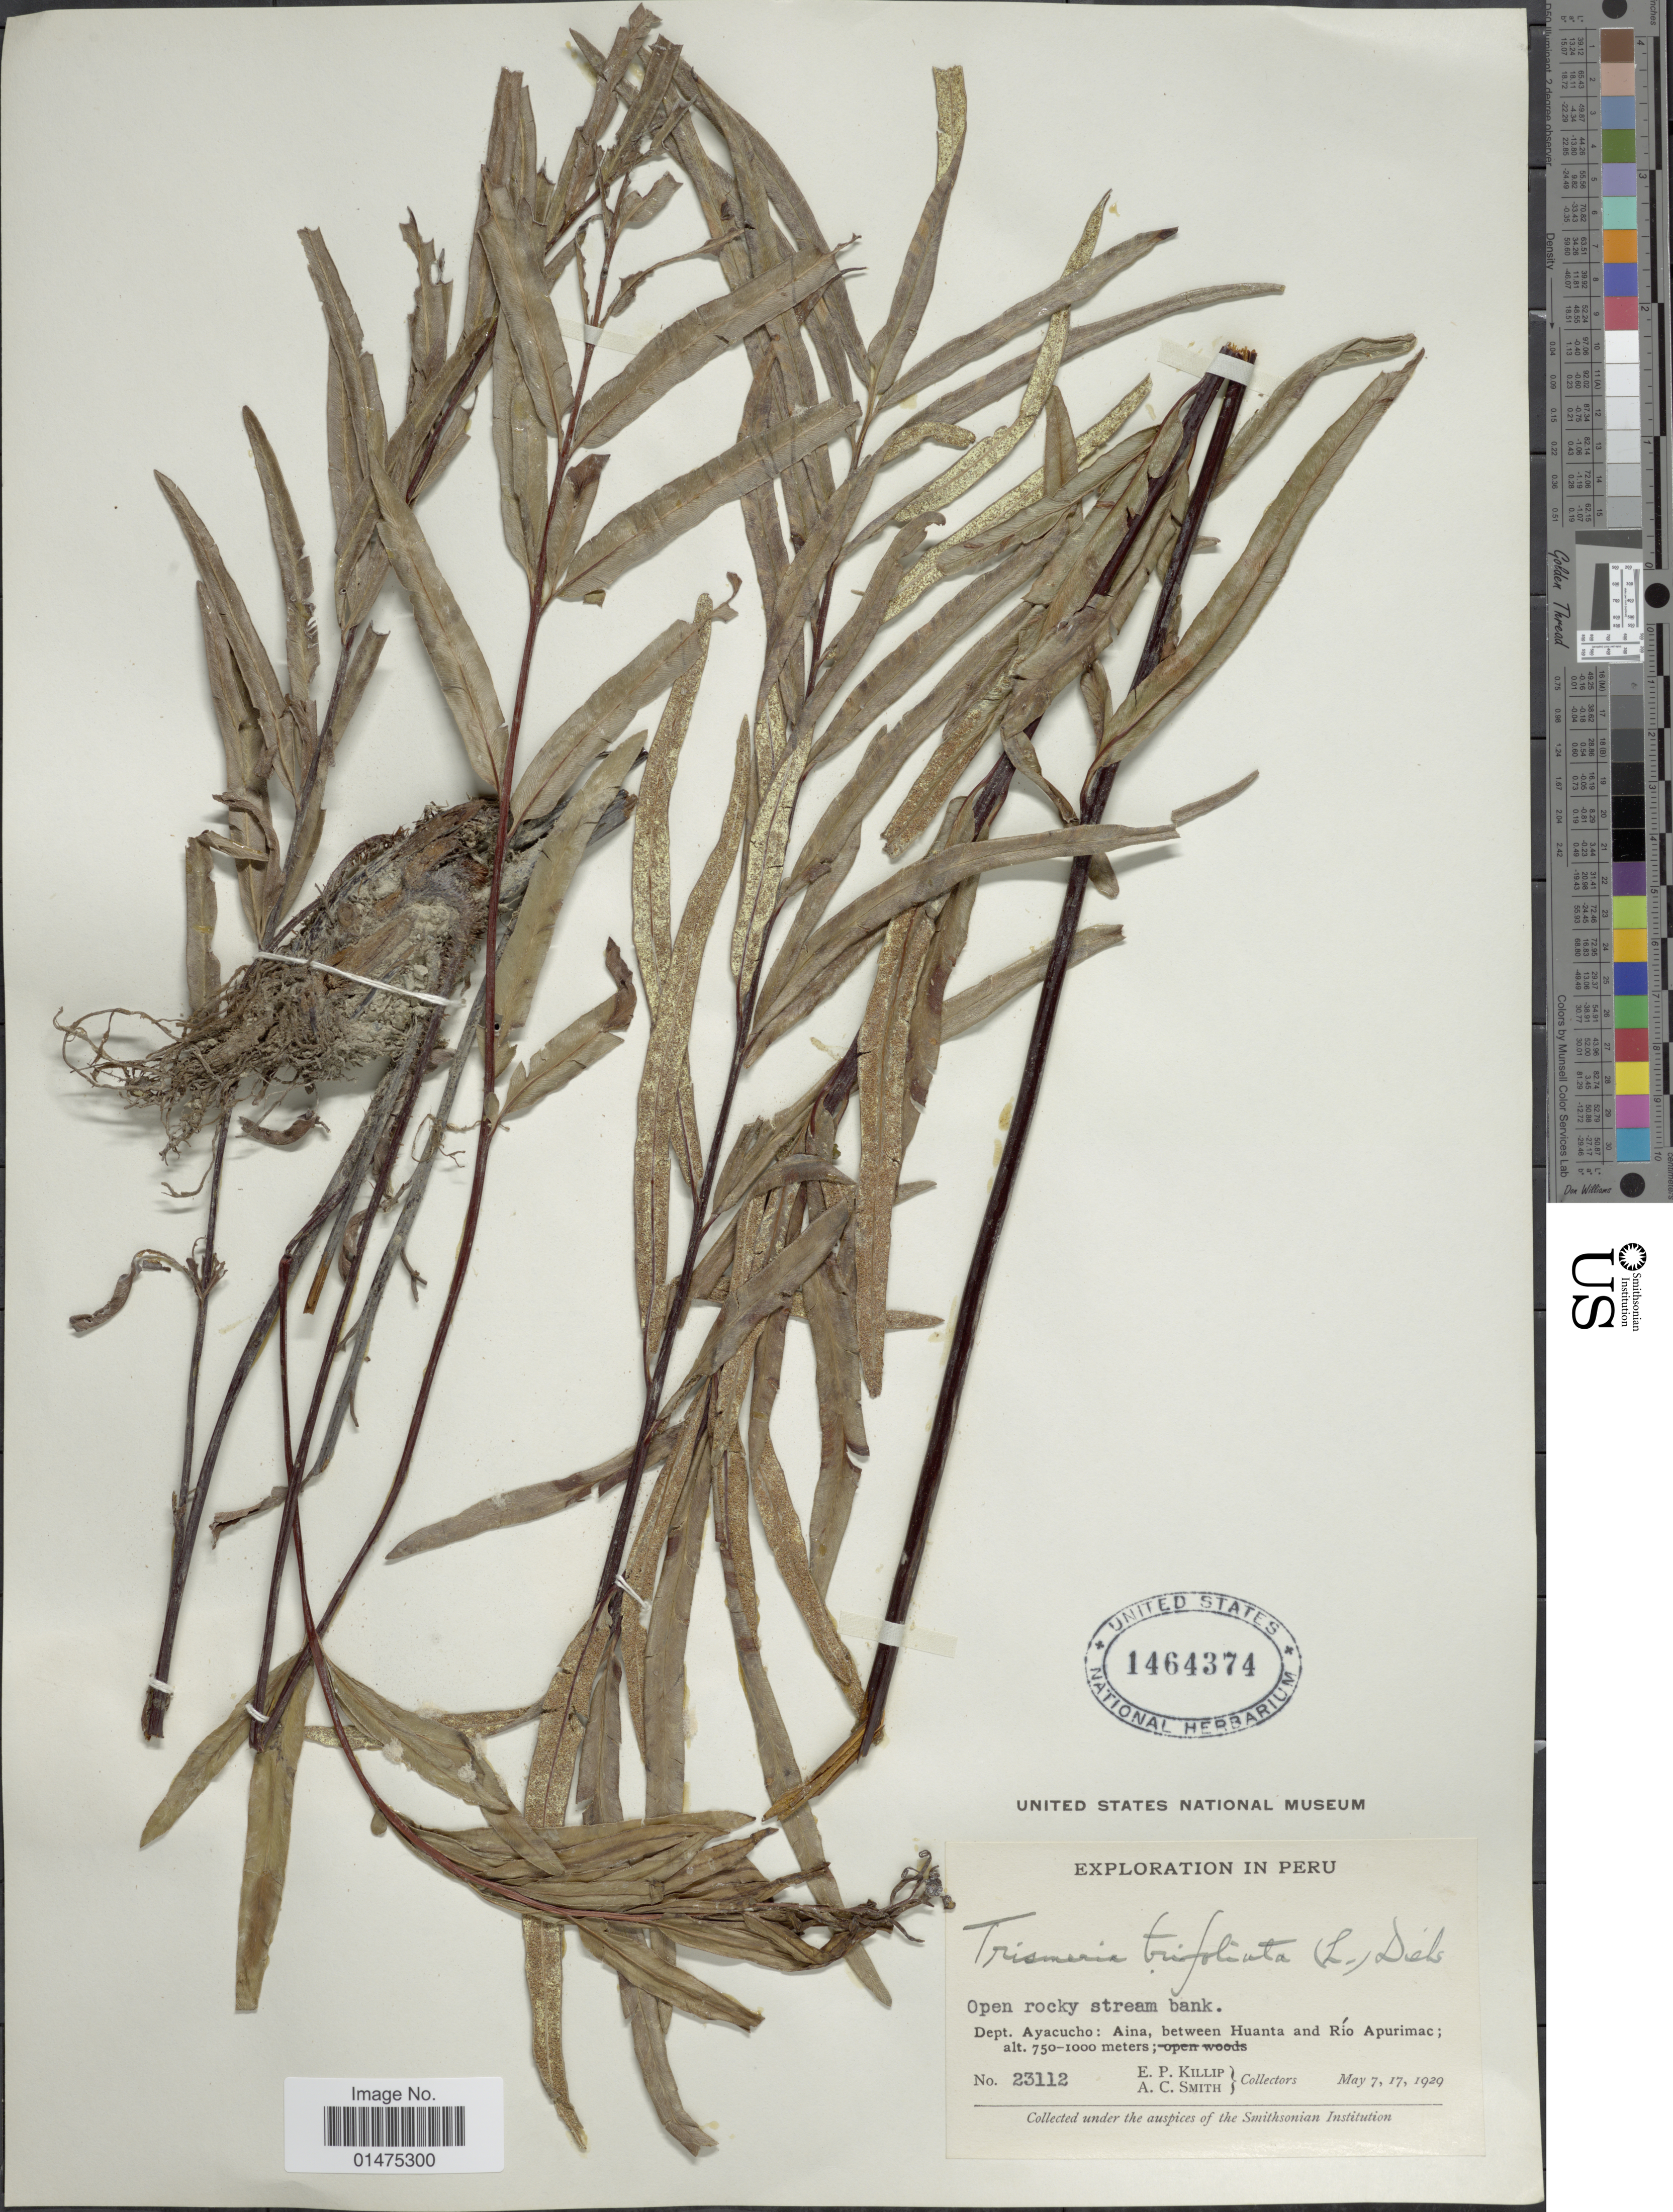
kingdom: Plantae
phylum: Tracheophyta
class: Polypodiopsida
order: Polypodiales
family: Pteridaceae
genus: Pityrogramma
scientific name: Pityrogramma trifoliata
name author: (L.) R.M. Tryon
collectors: E. P. Killip & A. C. Smith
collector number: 23112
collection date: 1929-05-07/1929-05-17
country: Peru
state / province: Ayacucho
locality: Aina between Huanta and Rio Apurimac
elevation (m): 750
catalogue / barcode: US 1464374